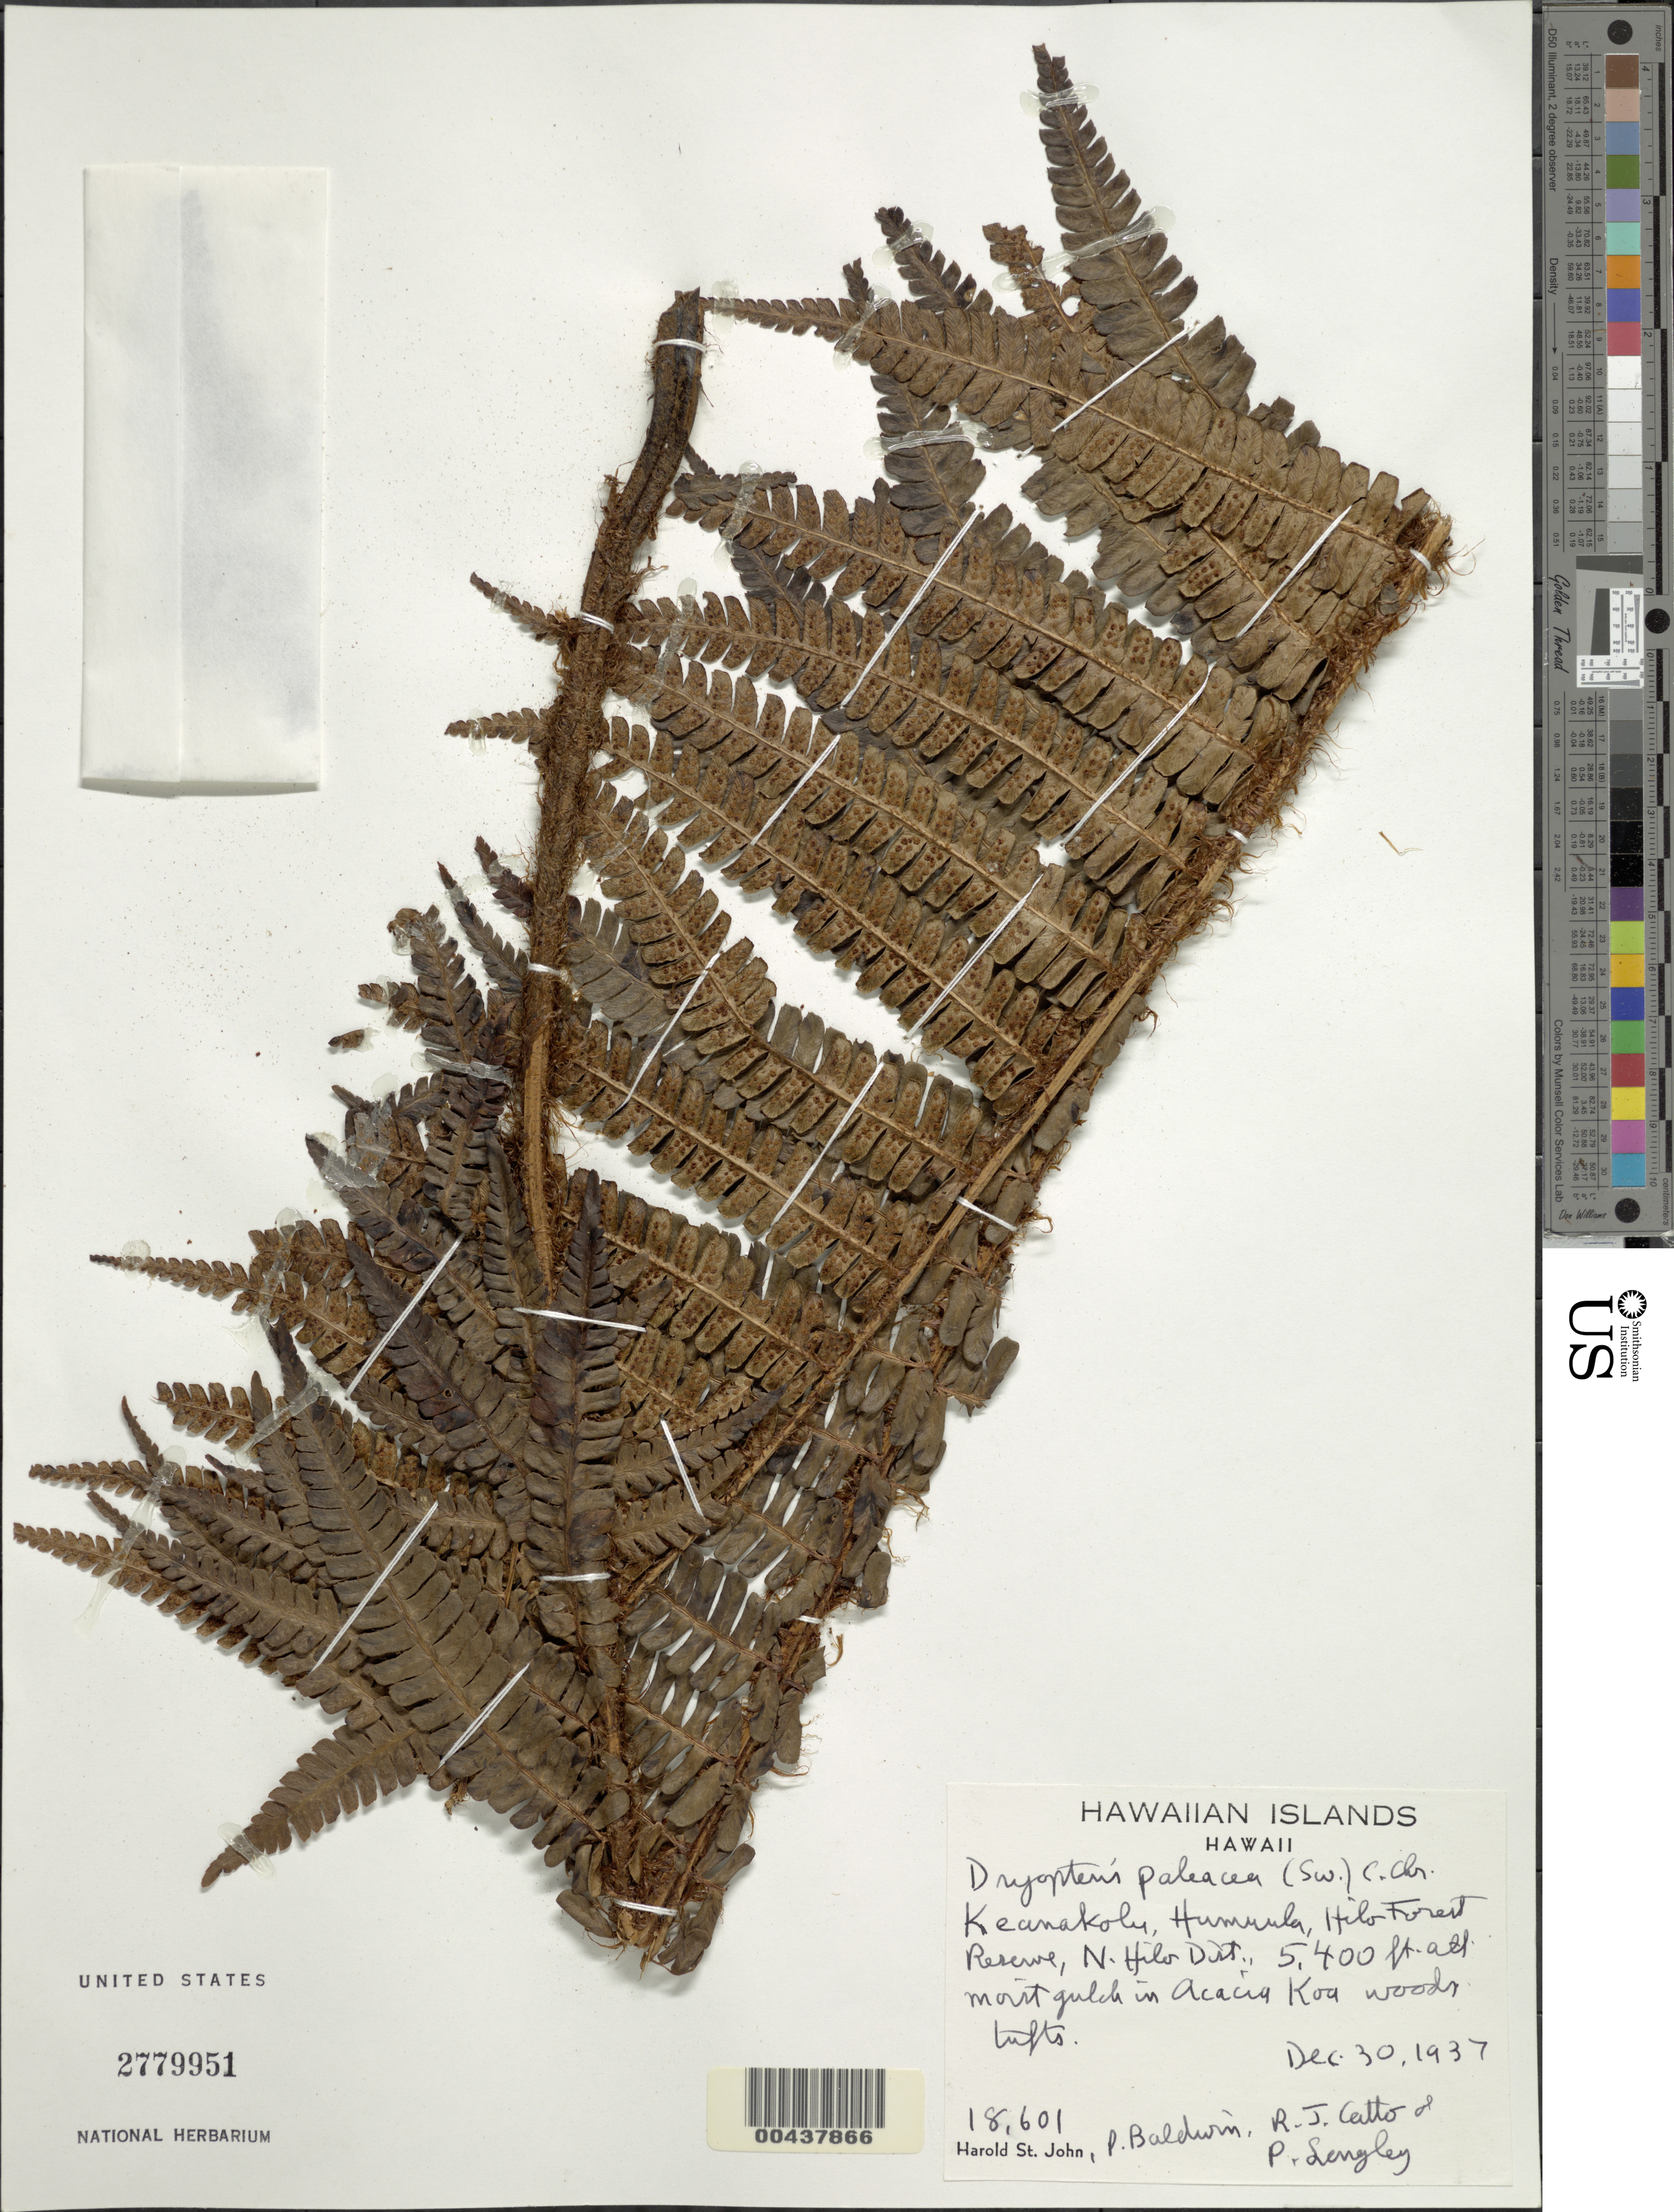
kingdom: Plantae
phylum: Tracheophyta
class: Polypodiopsida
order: Polypodiales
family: Dryopteridaceae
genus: Dryopteris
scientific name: Dryopteris wallichiana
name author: (Spreng.) Hyl.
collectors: H. St. John, P. Baldwin, R. Catto & P. Langley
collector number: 18601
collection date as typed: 30 Dec 1937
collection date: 1937-12-30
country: United States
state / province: Hawaii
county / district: Hawaii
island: Hawaii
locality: Keanakolu, Humuula, Hilo Forest Reserve, N Hilo Dist.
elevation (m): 1646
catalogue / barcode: US 279951